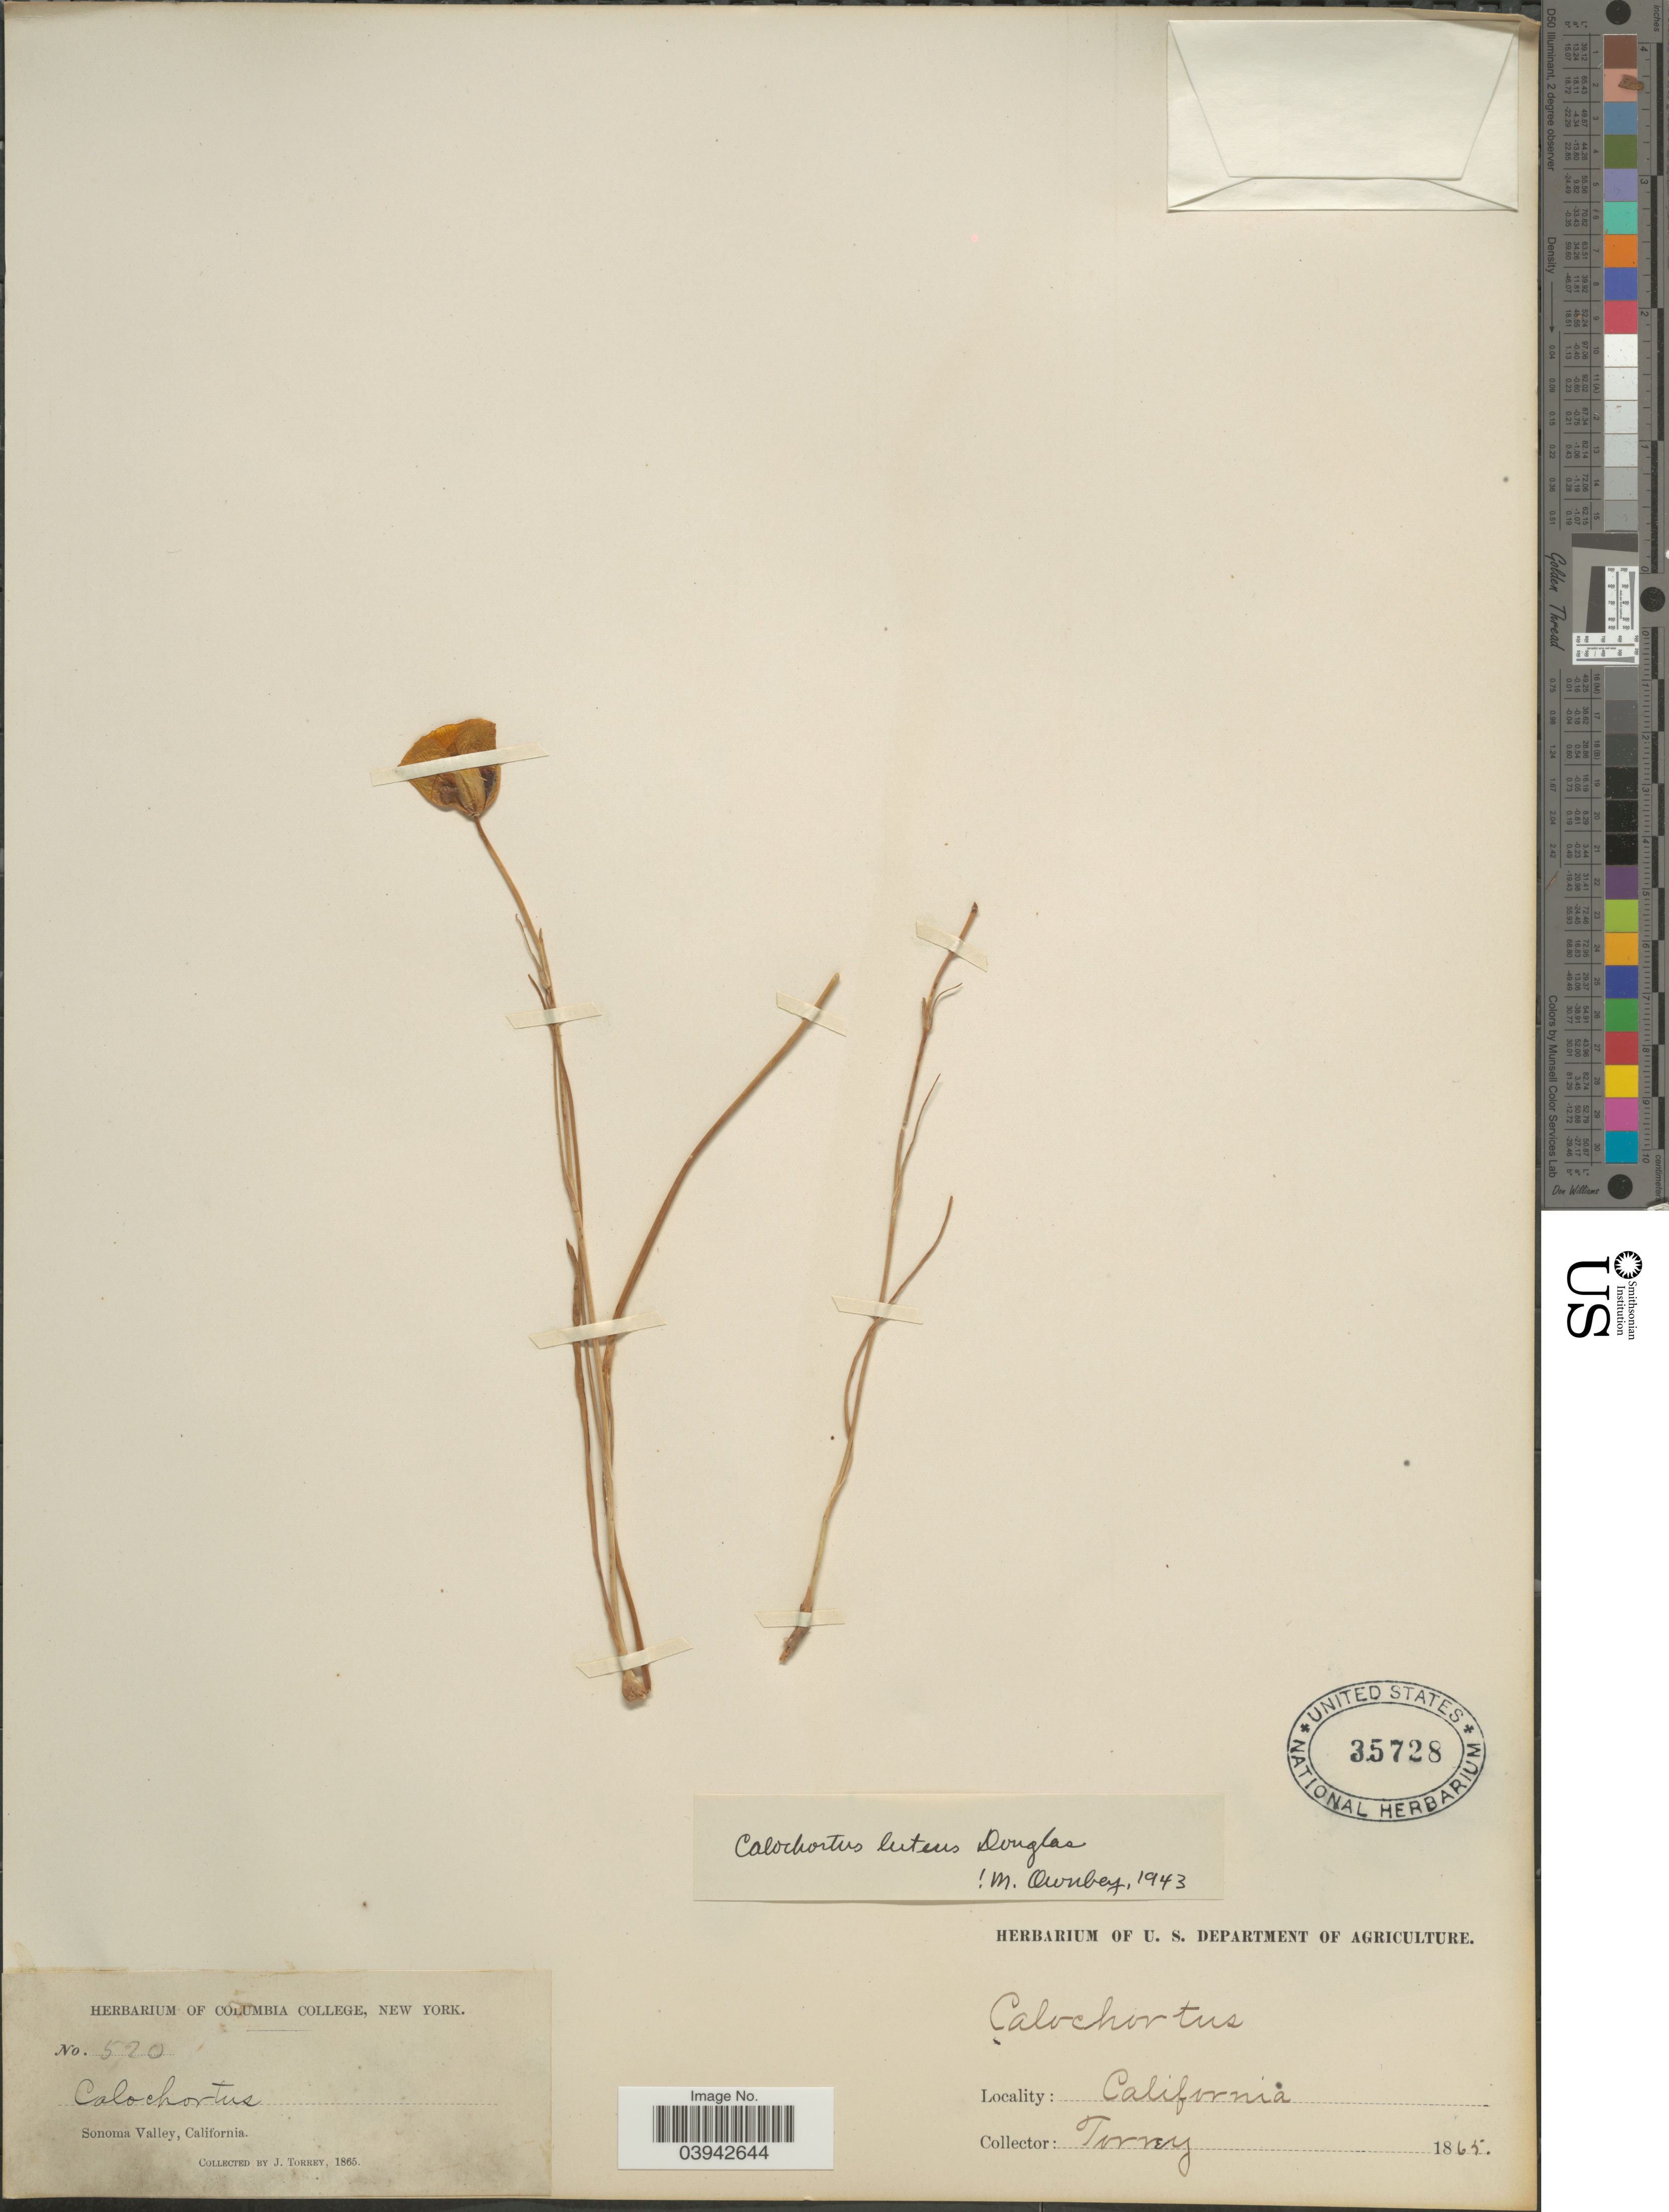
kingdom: Plantae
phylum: Tracheophyta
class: Liliopsida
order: Liliales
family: Liliaceae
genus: Calochortus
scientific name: Calochortus luteus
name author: Douglas ex Lindl.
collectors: J. Torrey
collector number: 520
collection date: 1865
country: United States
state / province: California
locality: Sonoma Valley.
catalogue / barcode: US 35728